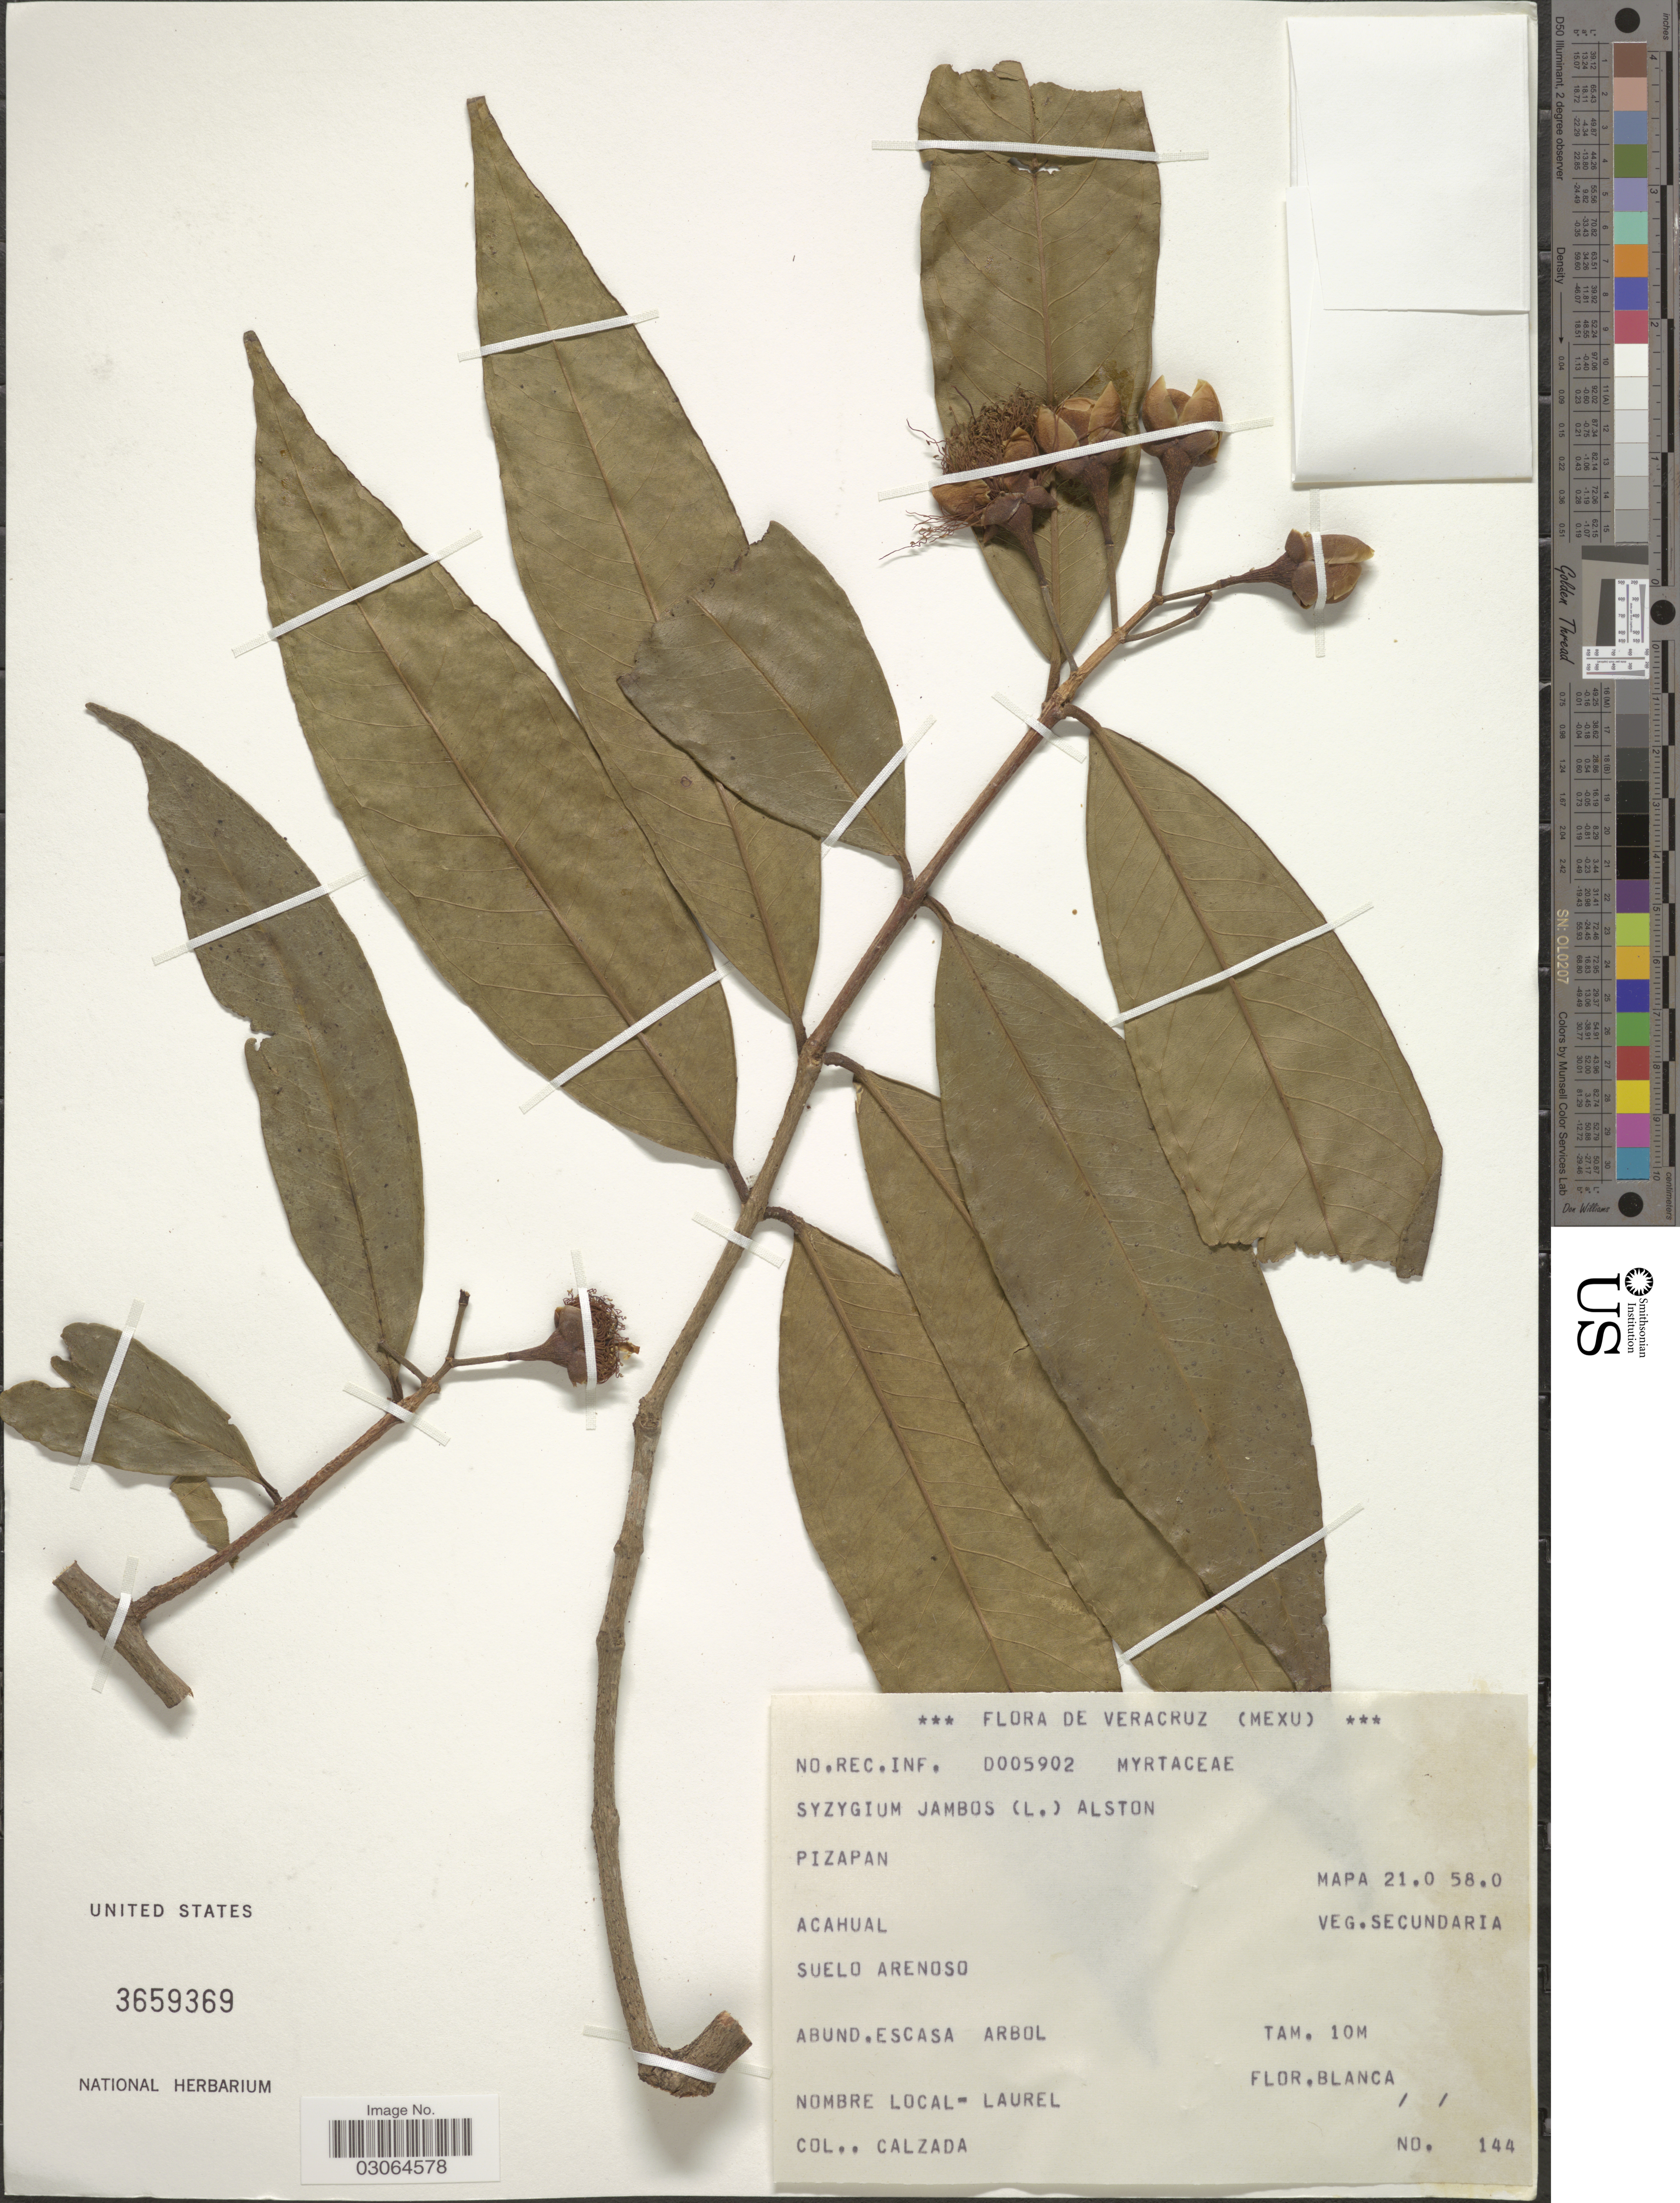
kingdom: Plantae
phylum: Tracheophyta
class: Magnoliopsida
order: Myrtales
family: Myrtaceae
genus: Syzygium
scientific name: Syzygium jambos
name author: (L.) Alston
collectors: Calzada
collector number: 144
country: Mexico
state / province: Veracruz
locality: Veracruz, Pizapan Mapa 21.0 58.0, Acahual, Suelo Arenoso.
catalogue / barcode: US 3659369